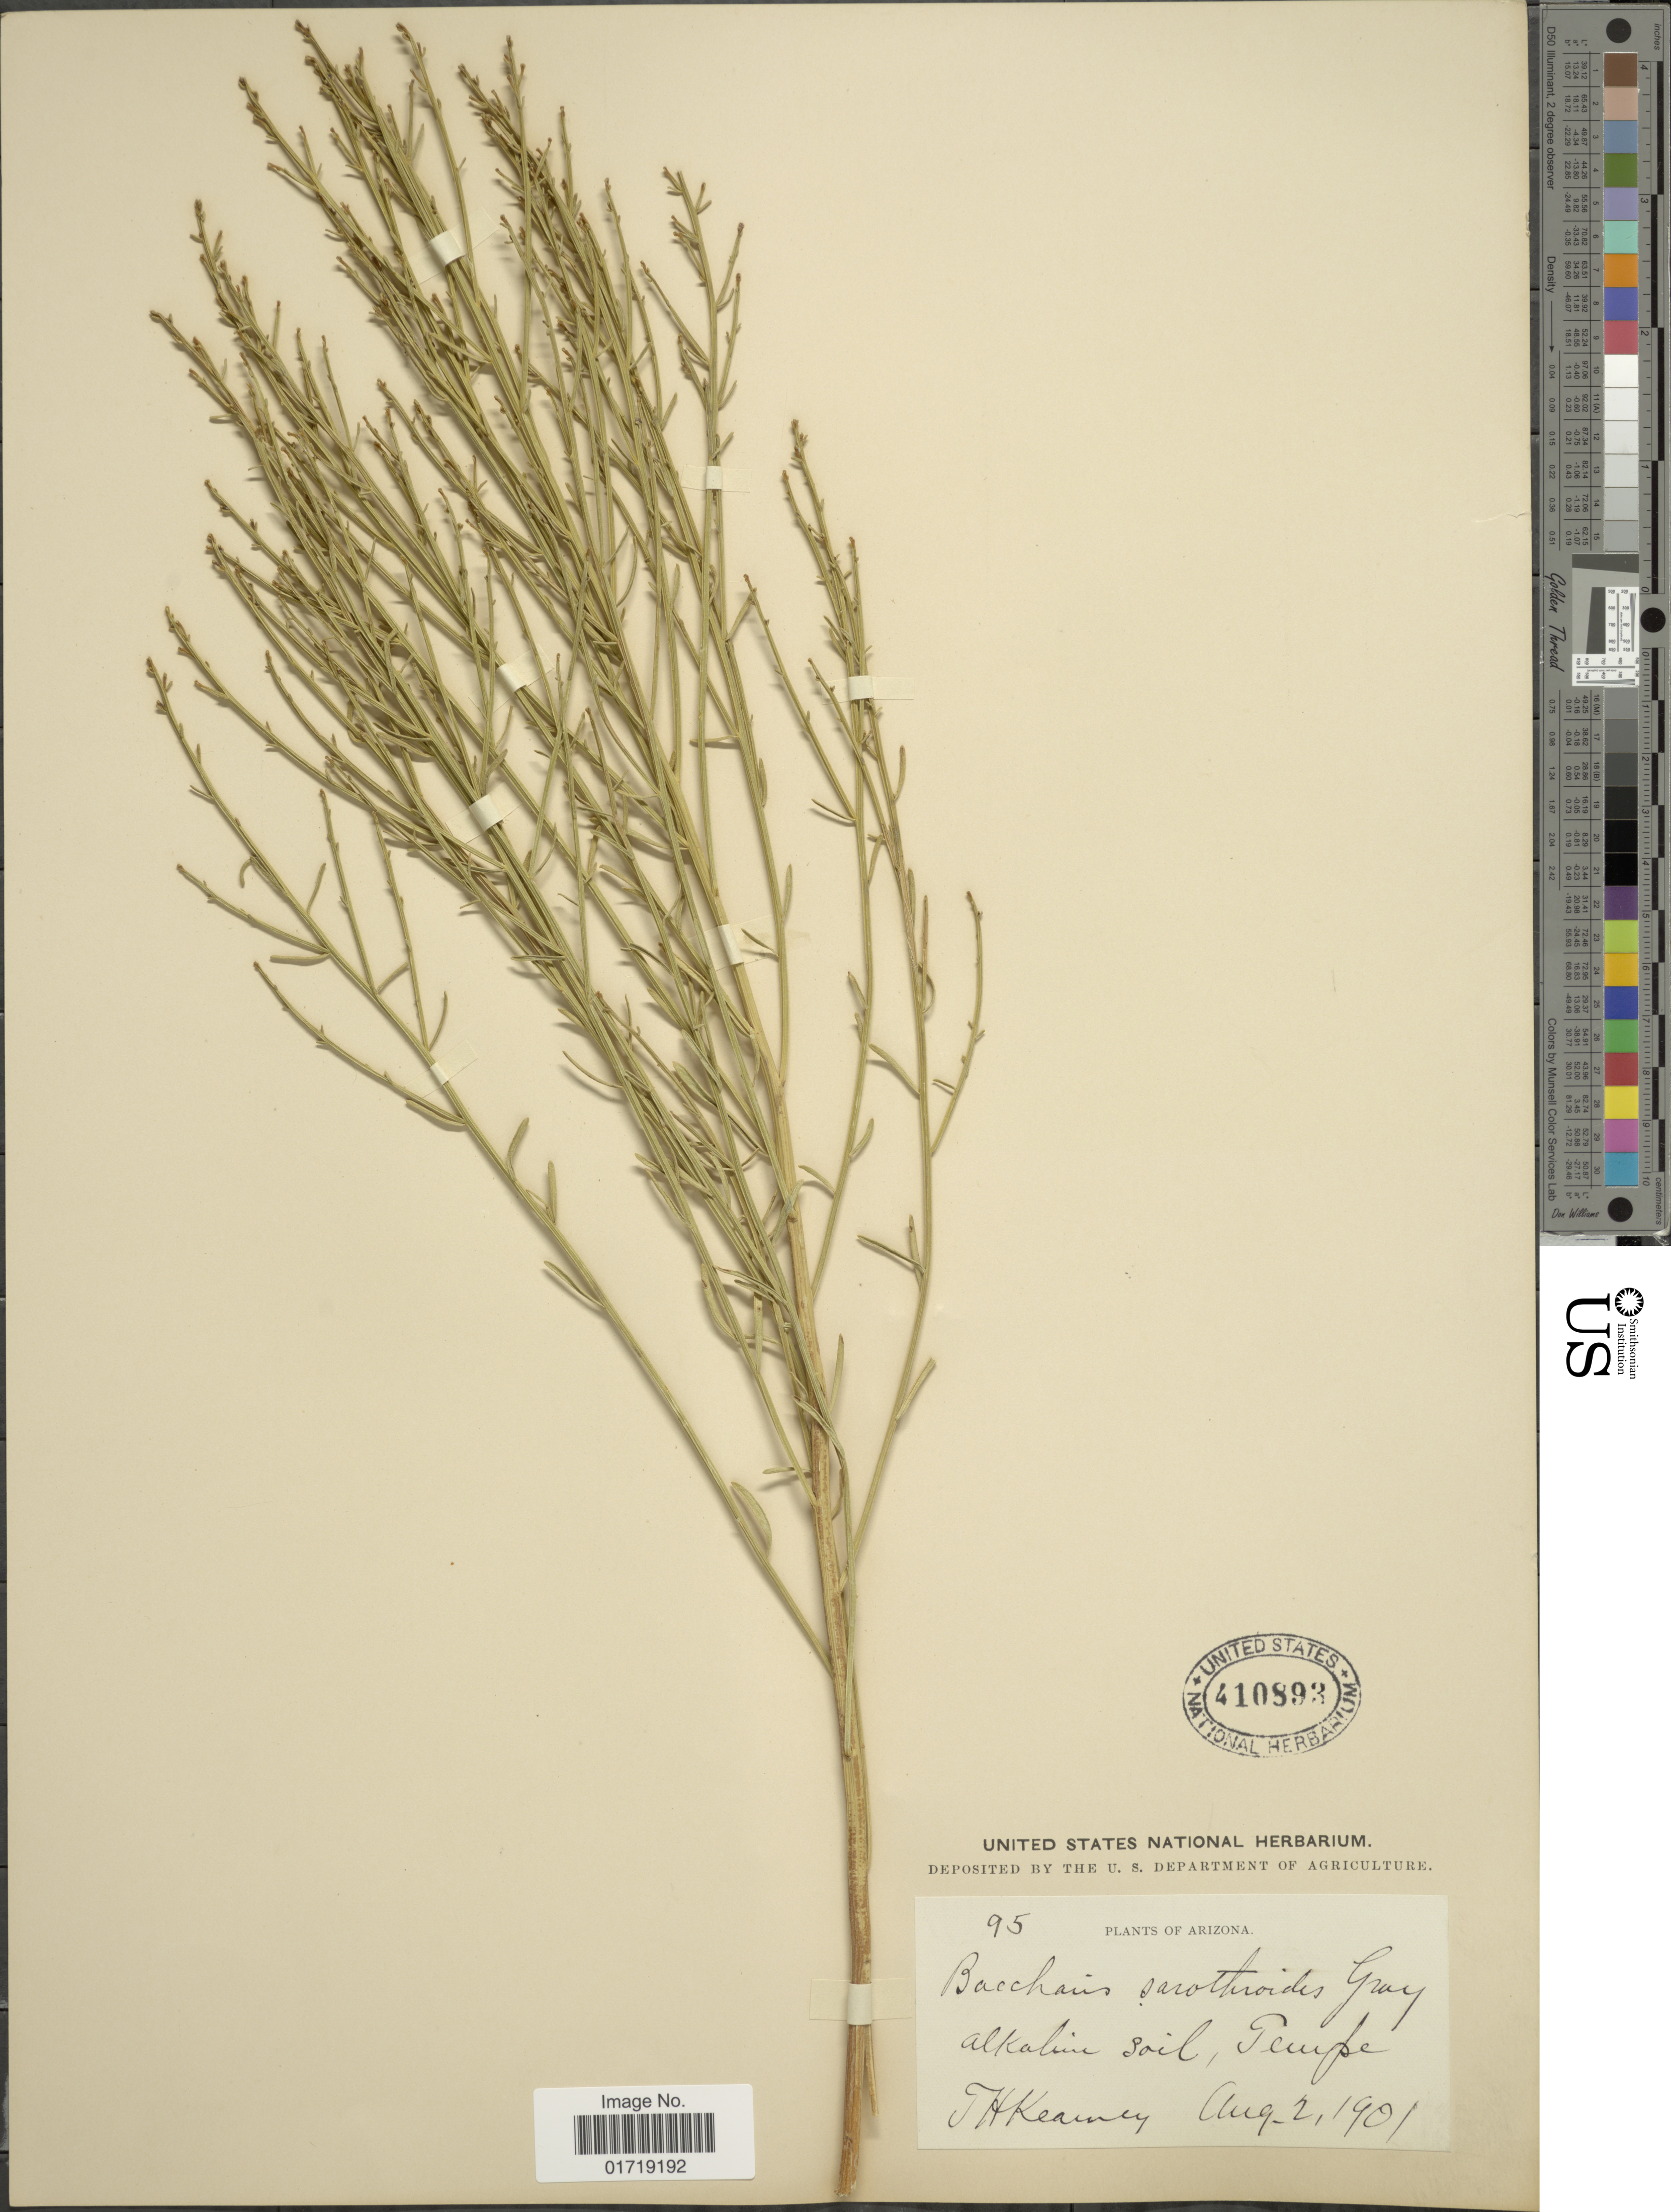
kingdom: Plantae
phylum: Tracheophyta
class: Magnoliopsida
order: Asterales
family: Asteraceae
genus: Baccharis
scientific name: Baccharis sarothroides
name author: A. Gray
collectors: T. H. Kearney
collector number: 95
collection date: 1901-08-02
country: United States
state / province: Arizona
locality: Alkaline soil, Tempe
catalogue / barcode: US 410893